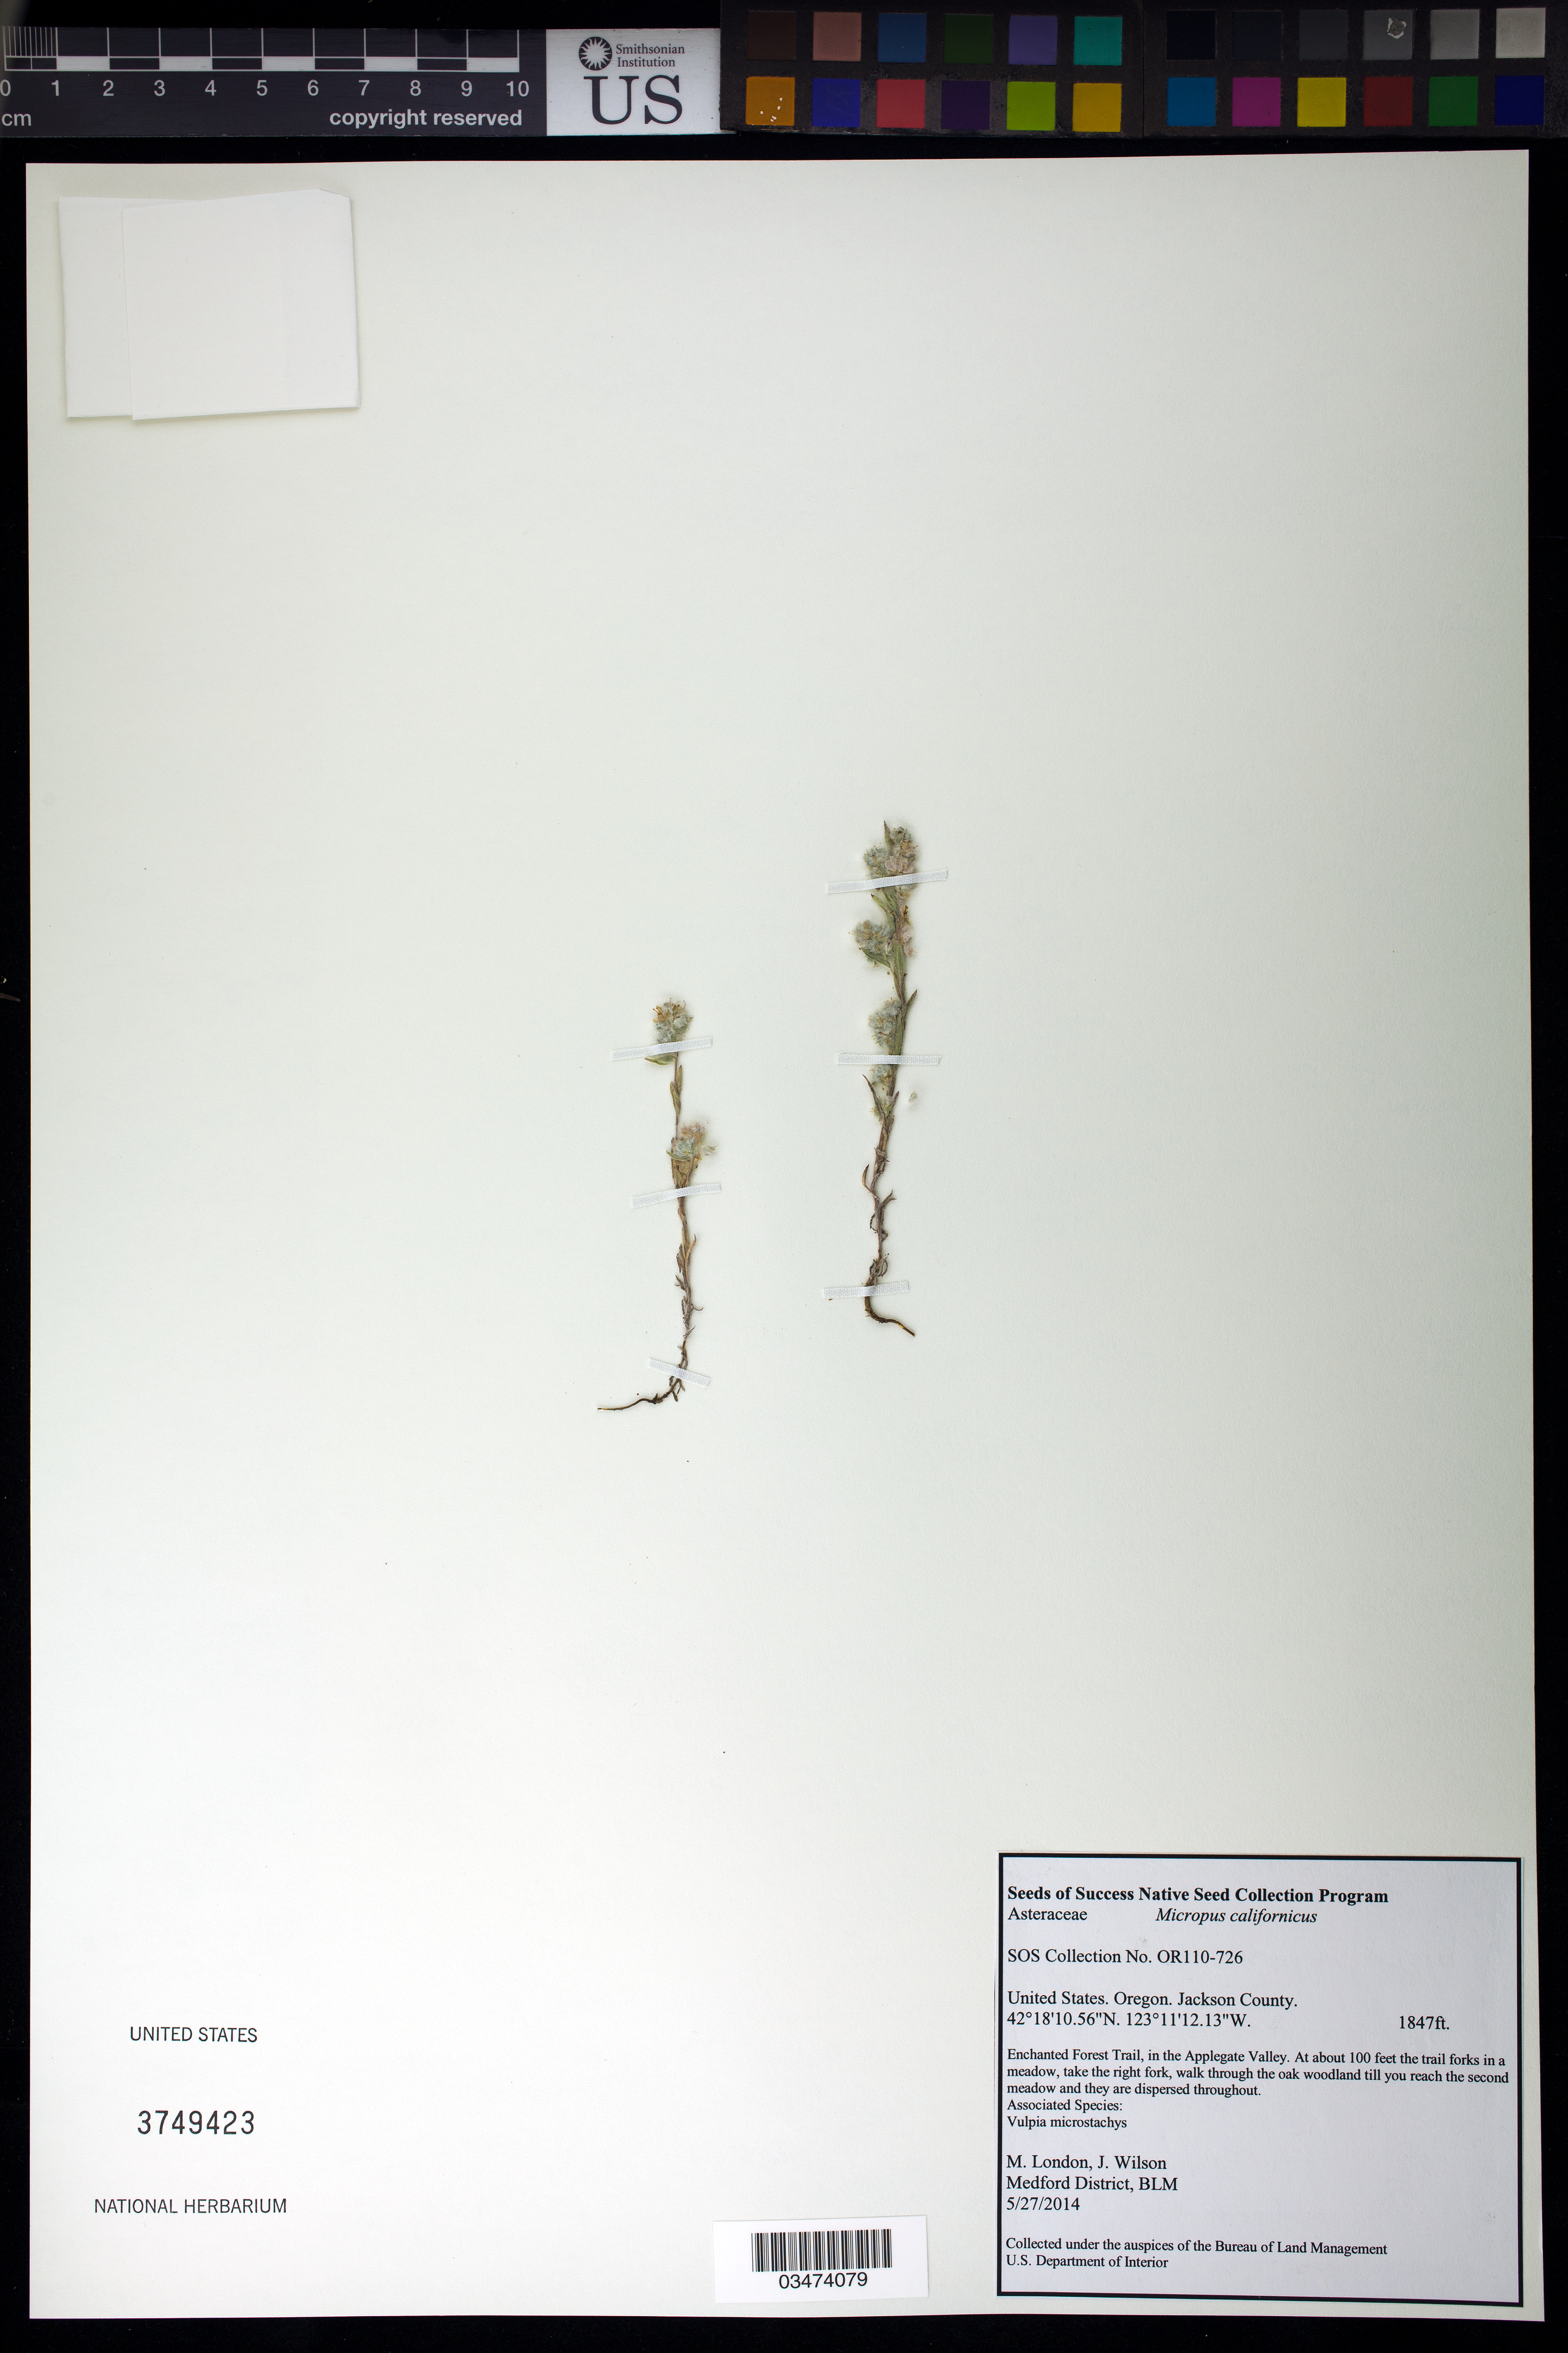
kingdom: Plantae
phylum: Tracheophyta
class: Magnoliopsida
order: Asterales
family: Asteraceae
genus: Micropus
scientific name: Micropus californicus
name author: Fisch. & C.A. Mey.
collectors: M. London & J. Wilson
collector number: OR110-726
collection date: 2014-05-27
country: United States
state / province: Oregon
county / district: Jackson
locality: Enchanted Forest Trail, in Applegate Valley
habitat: Associated species: Vulpia mocrostachys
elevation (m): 563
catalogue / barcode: US 3749423